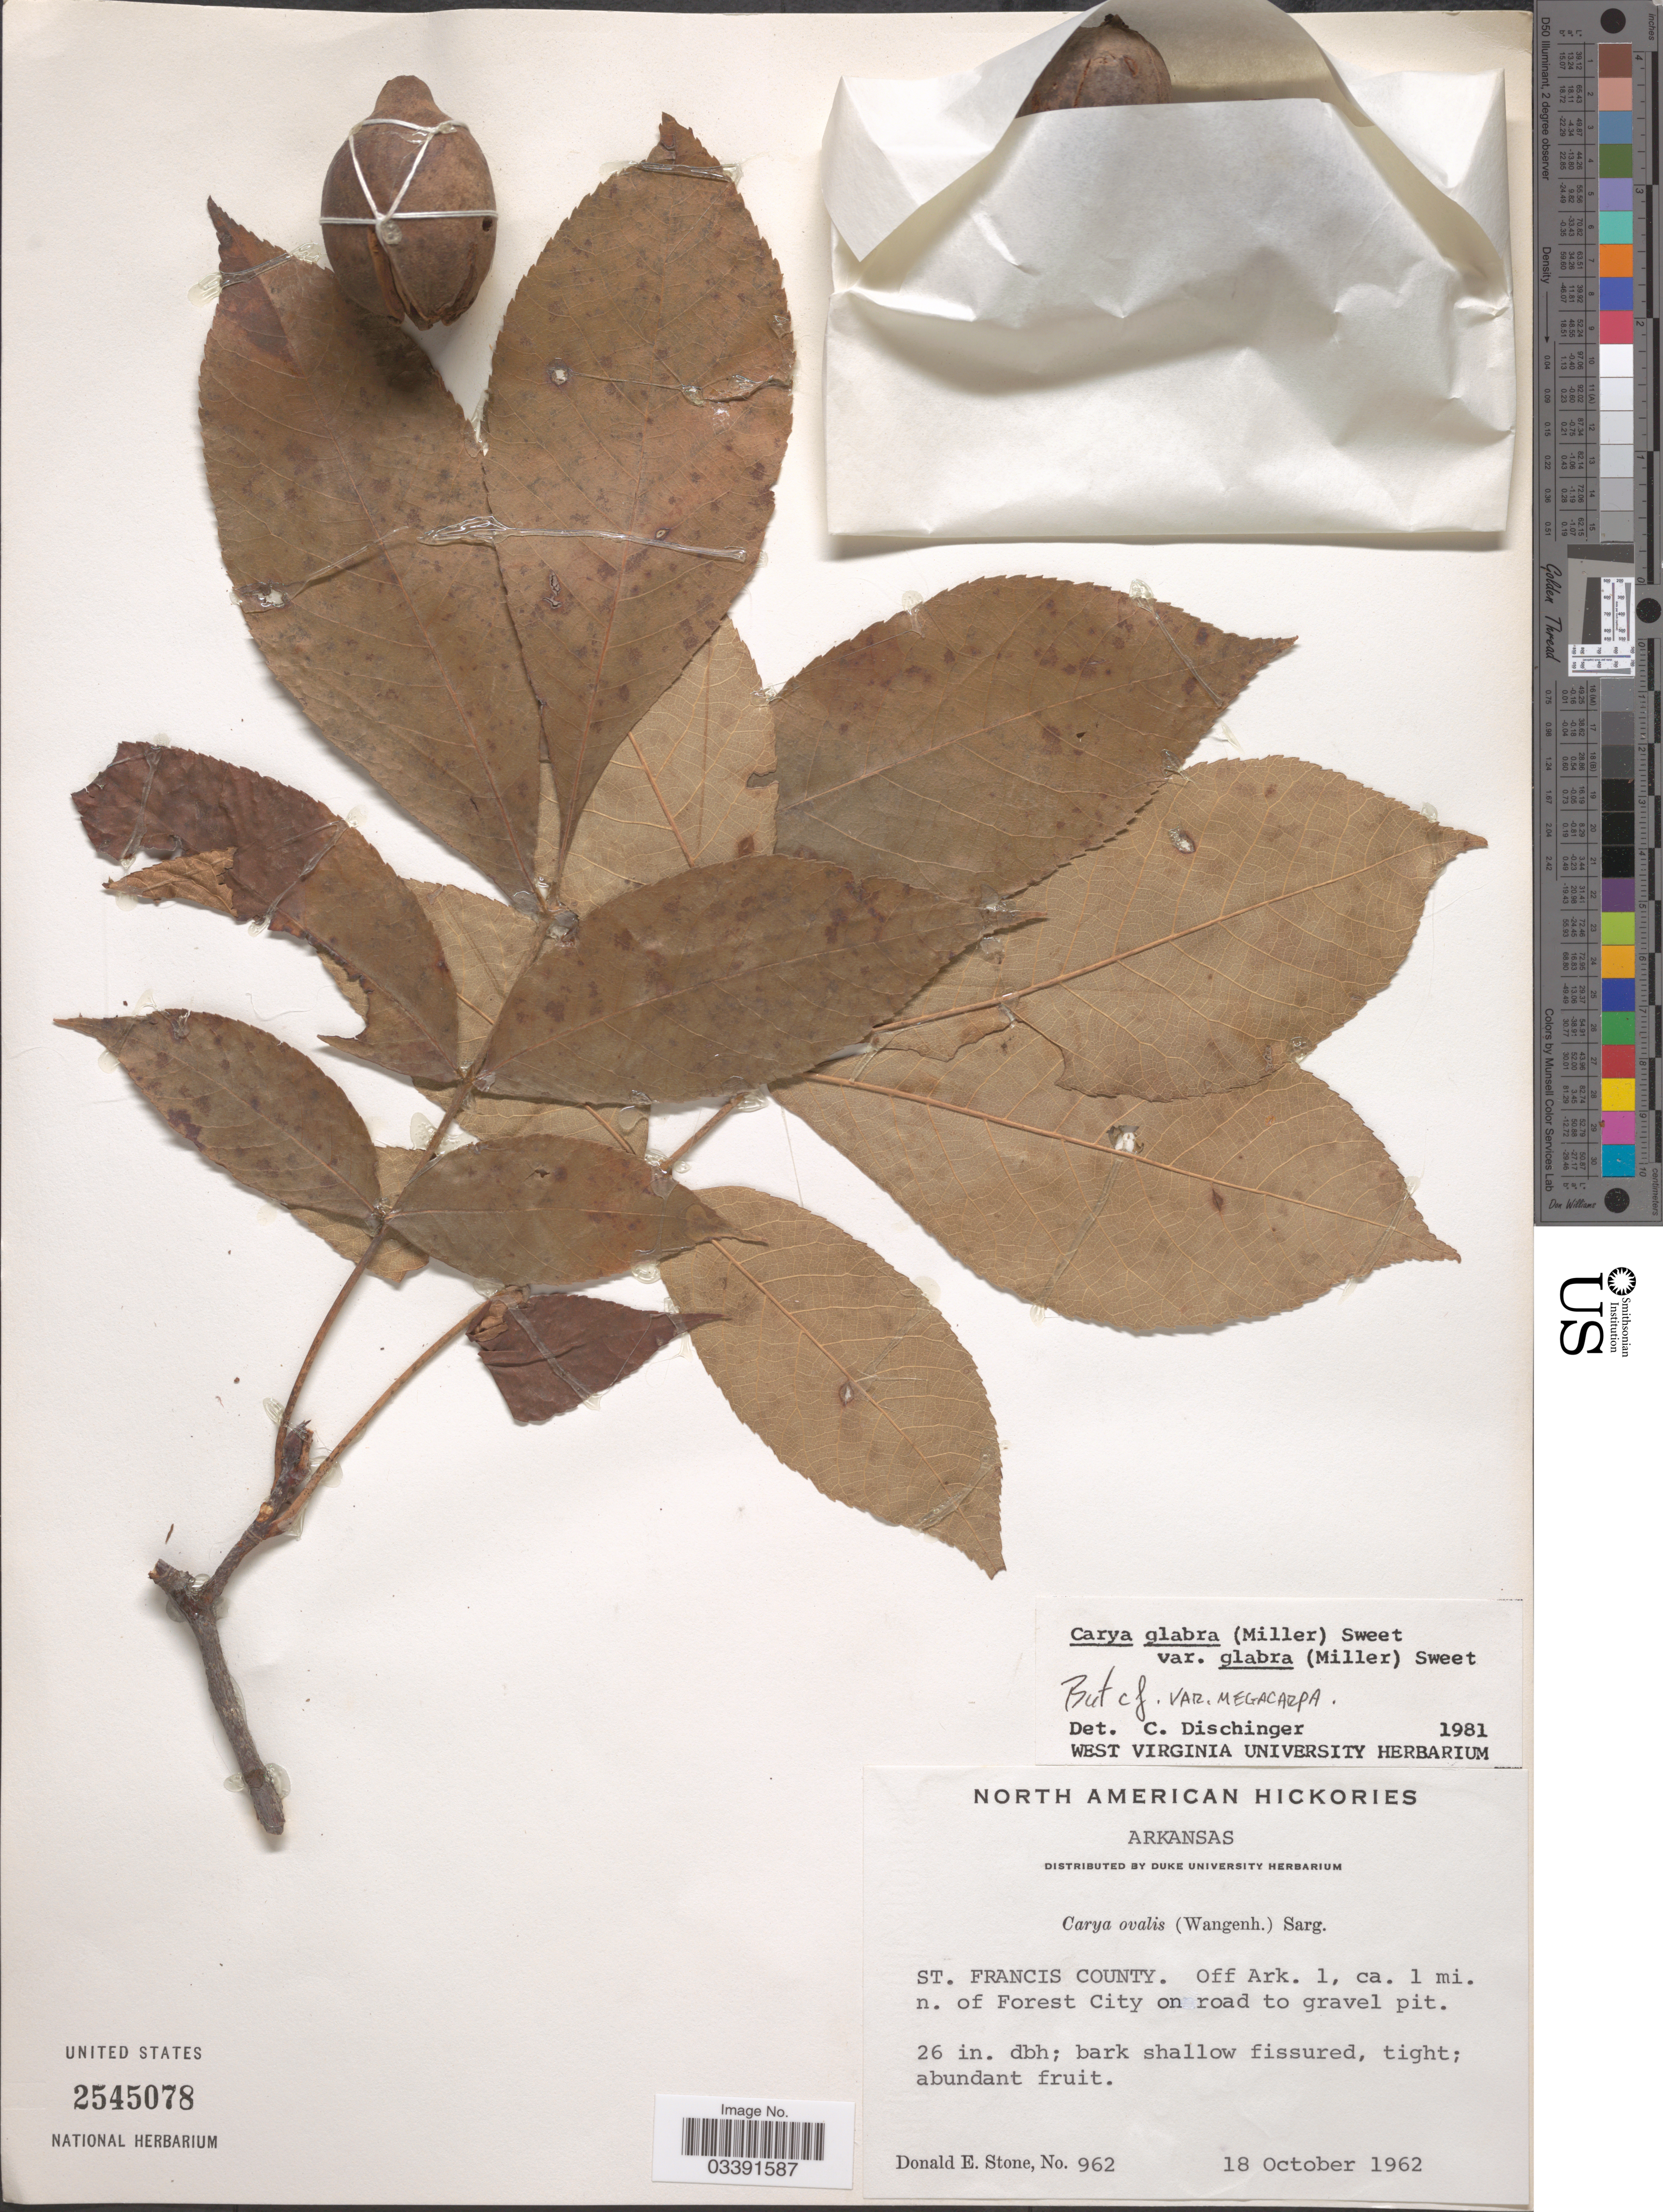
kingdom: Plantae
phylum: Tracheophyta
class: Magnoliopsida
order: Fagales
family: Juglandaceae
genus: Carya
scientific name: Carya glabra var. glabra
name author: (Mill.) Sweet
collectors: D. Stone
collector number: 962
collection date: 1962-10-18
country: United States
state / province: Arkansas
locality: St. Francis County. Off Ark. 1, ca. 1 mi. n. of Forest City on road to gravel pit.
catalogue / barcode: US 2545078